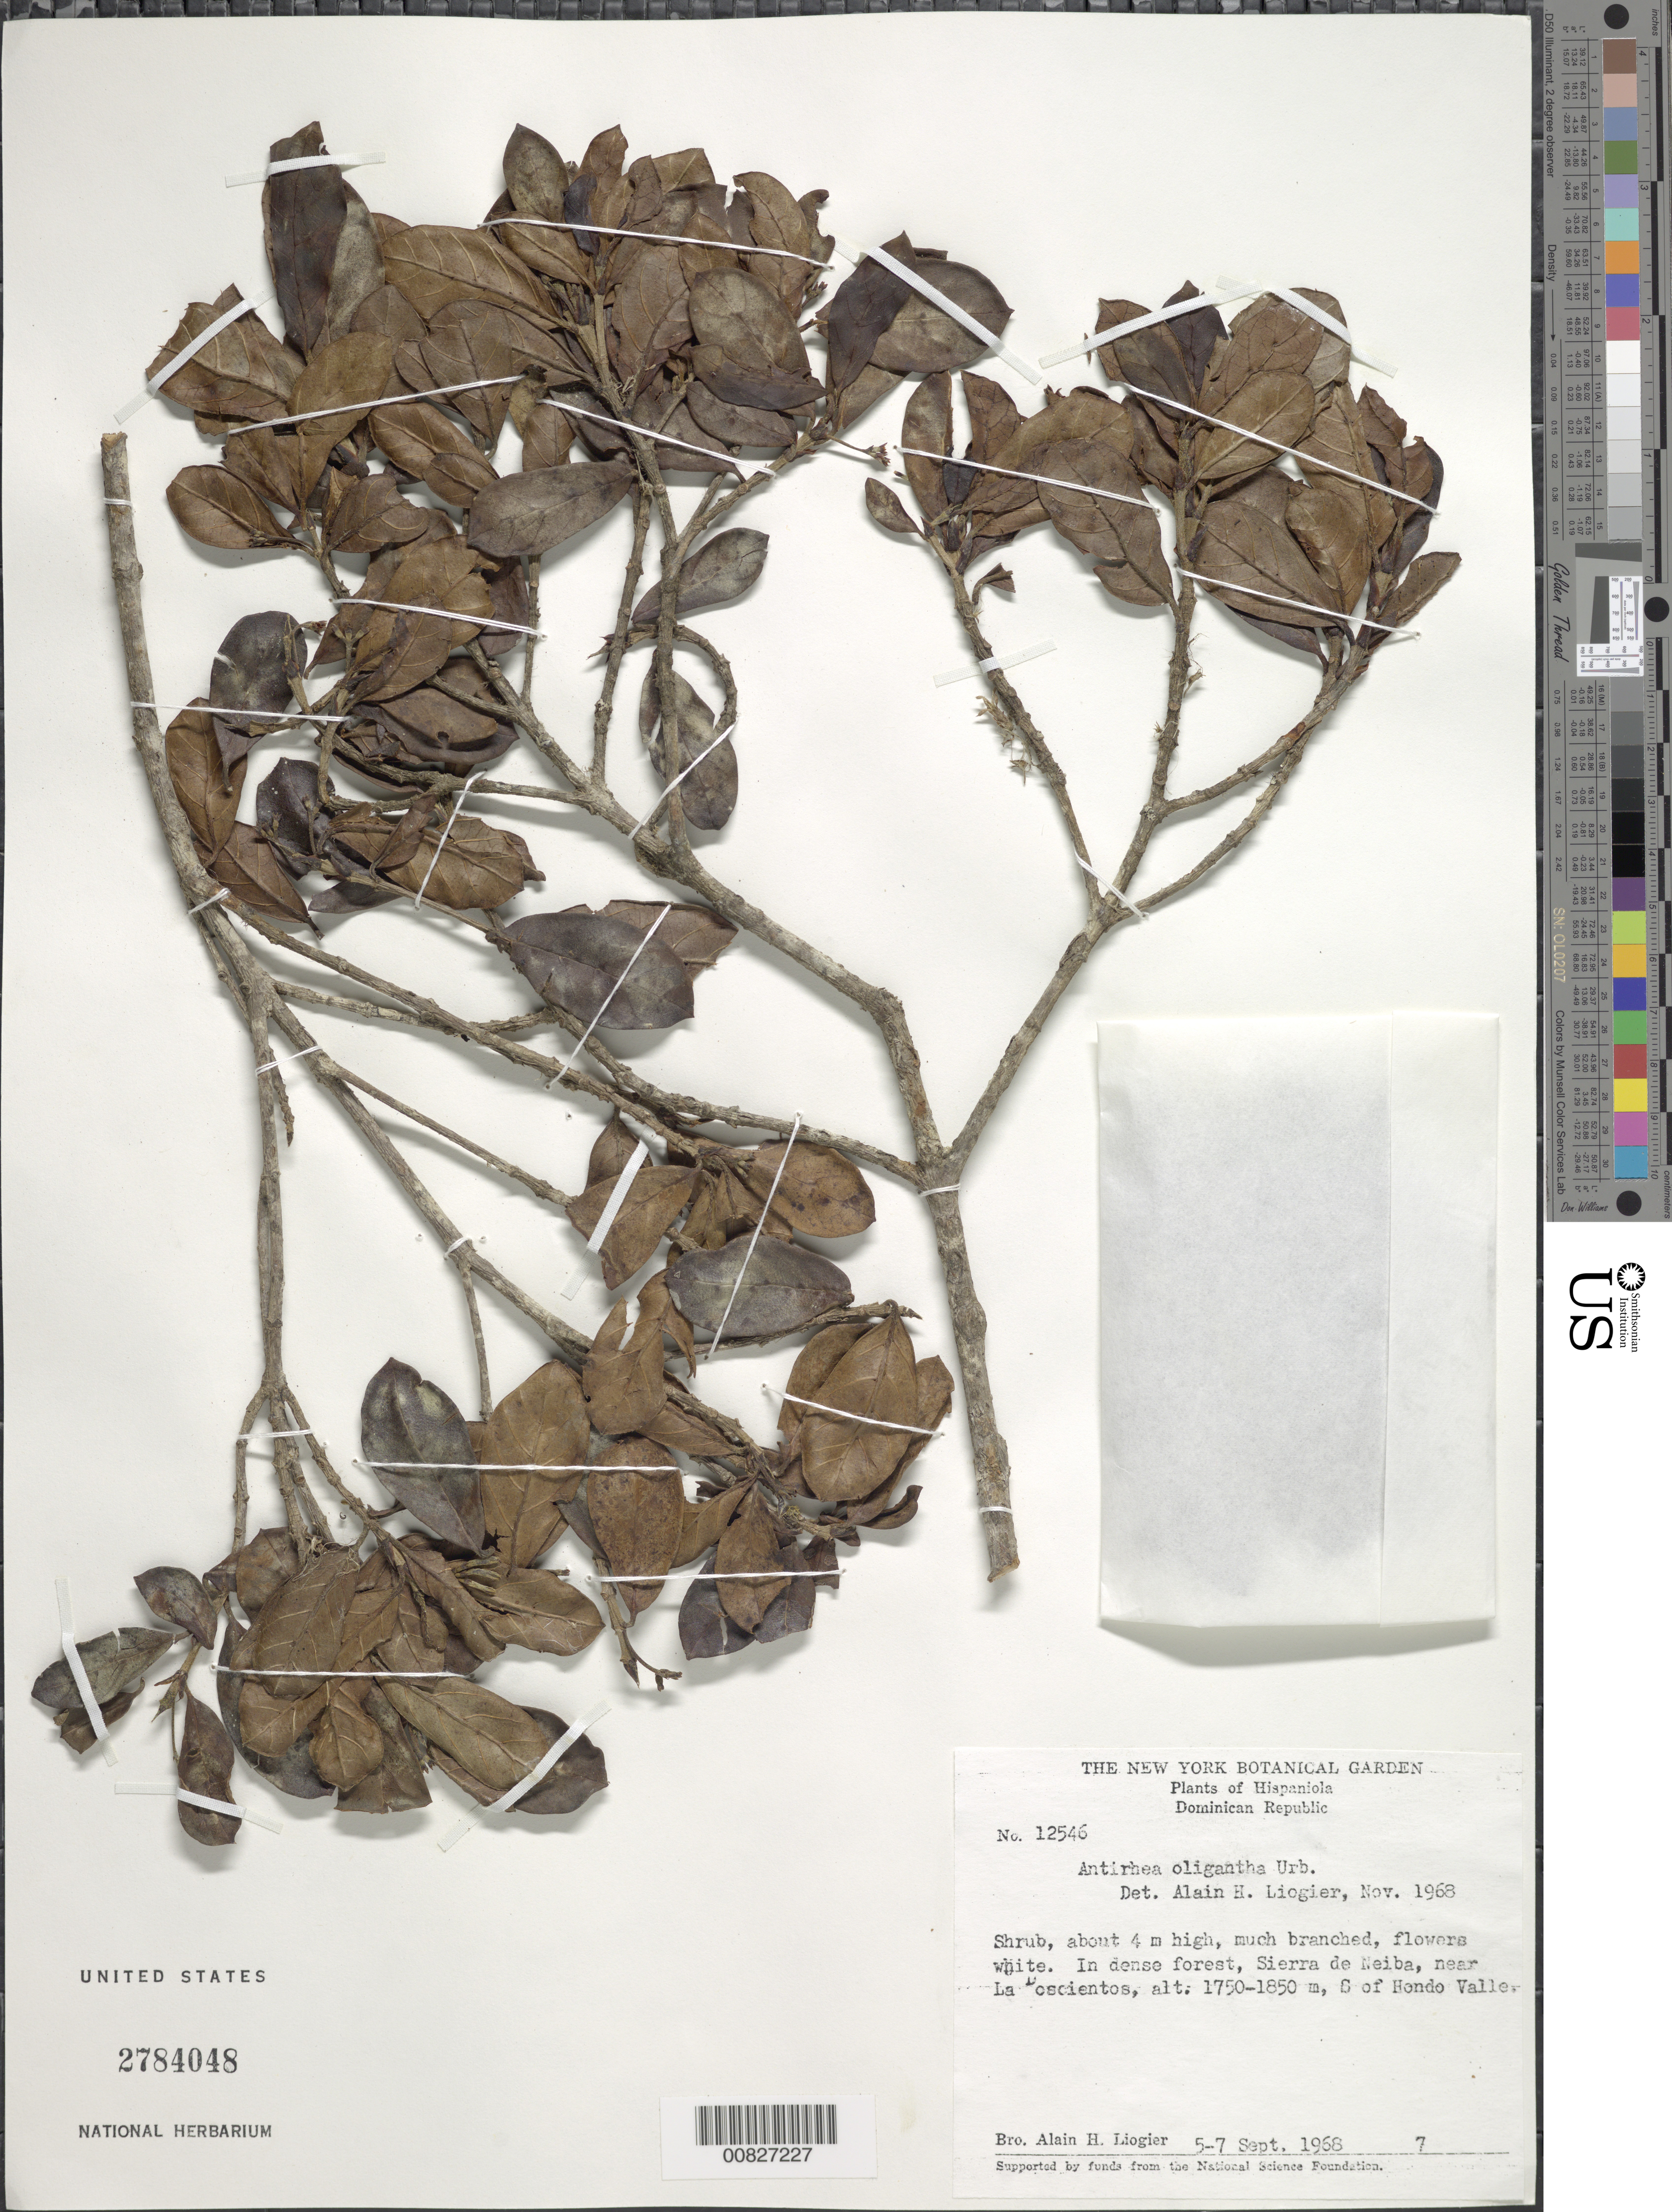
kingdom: Plantae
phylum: Tracheophyta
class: Magnoliopsida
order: Gentianales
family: Rubiaceae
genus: Stenostomum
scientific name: Stenostomum oliganthum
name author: (Urb.) Borhidi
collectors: A. H. Liogier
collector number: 12546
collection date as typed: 05 Sep 1968 to 07 Sep 1968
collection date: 1968-09-05/1968-09-07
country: Dominican Republic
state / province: Elias Piña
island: Hispaniola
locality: Sierra de Neiba, near La Doscientos, S of Hondo Valle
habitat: Dense forest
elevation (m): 1750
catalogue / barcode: US 2784048